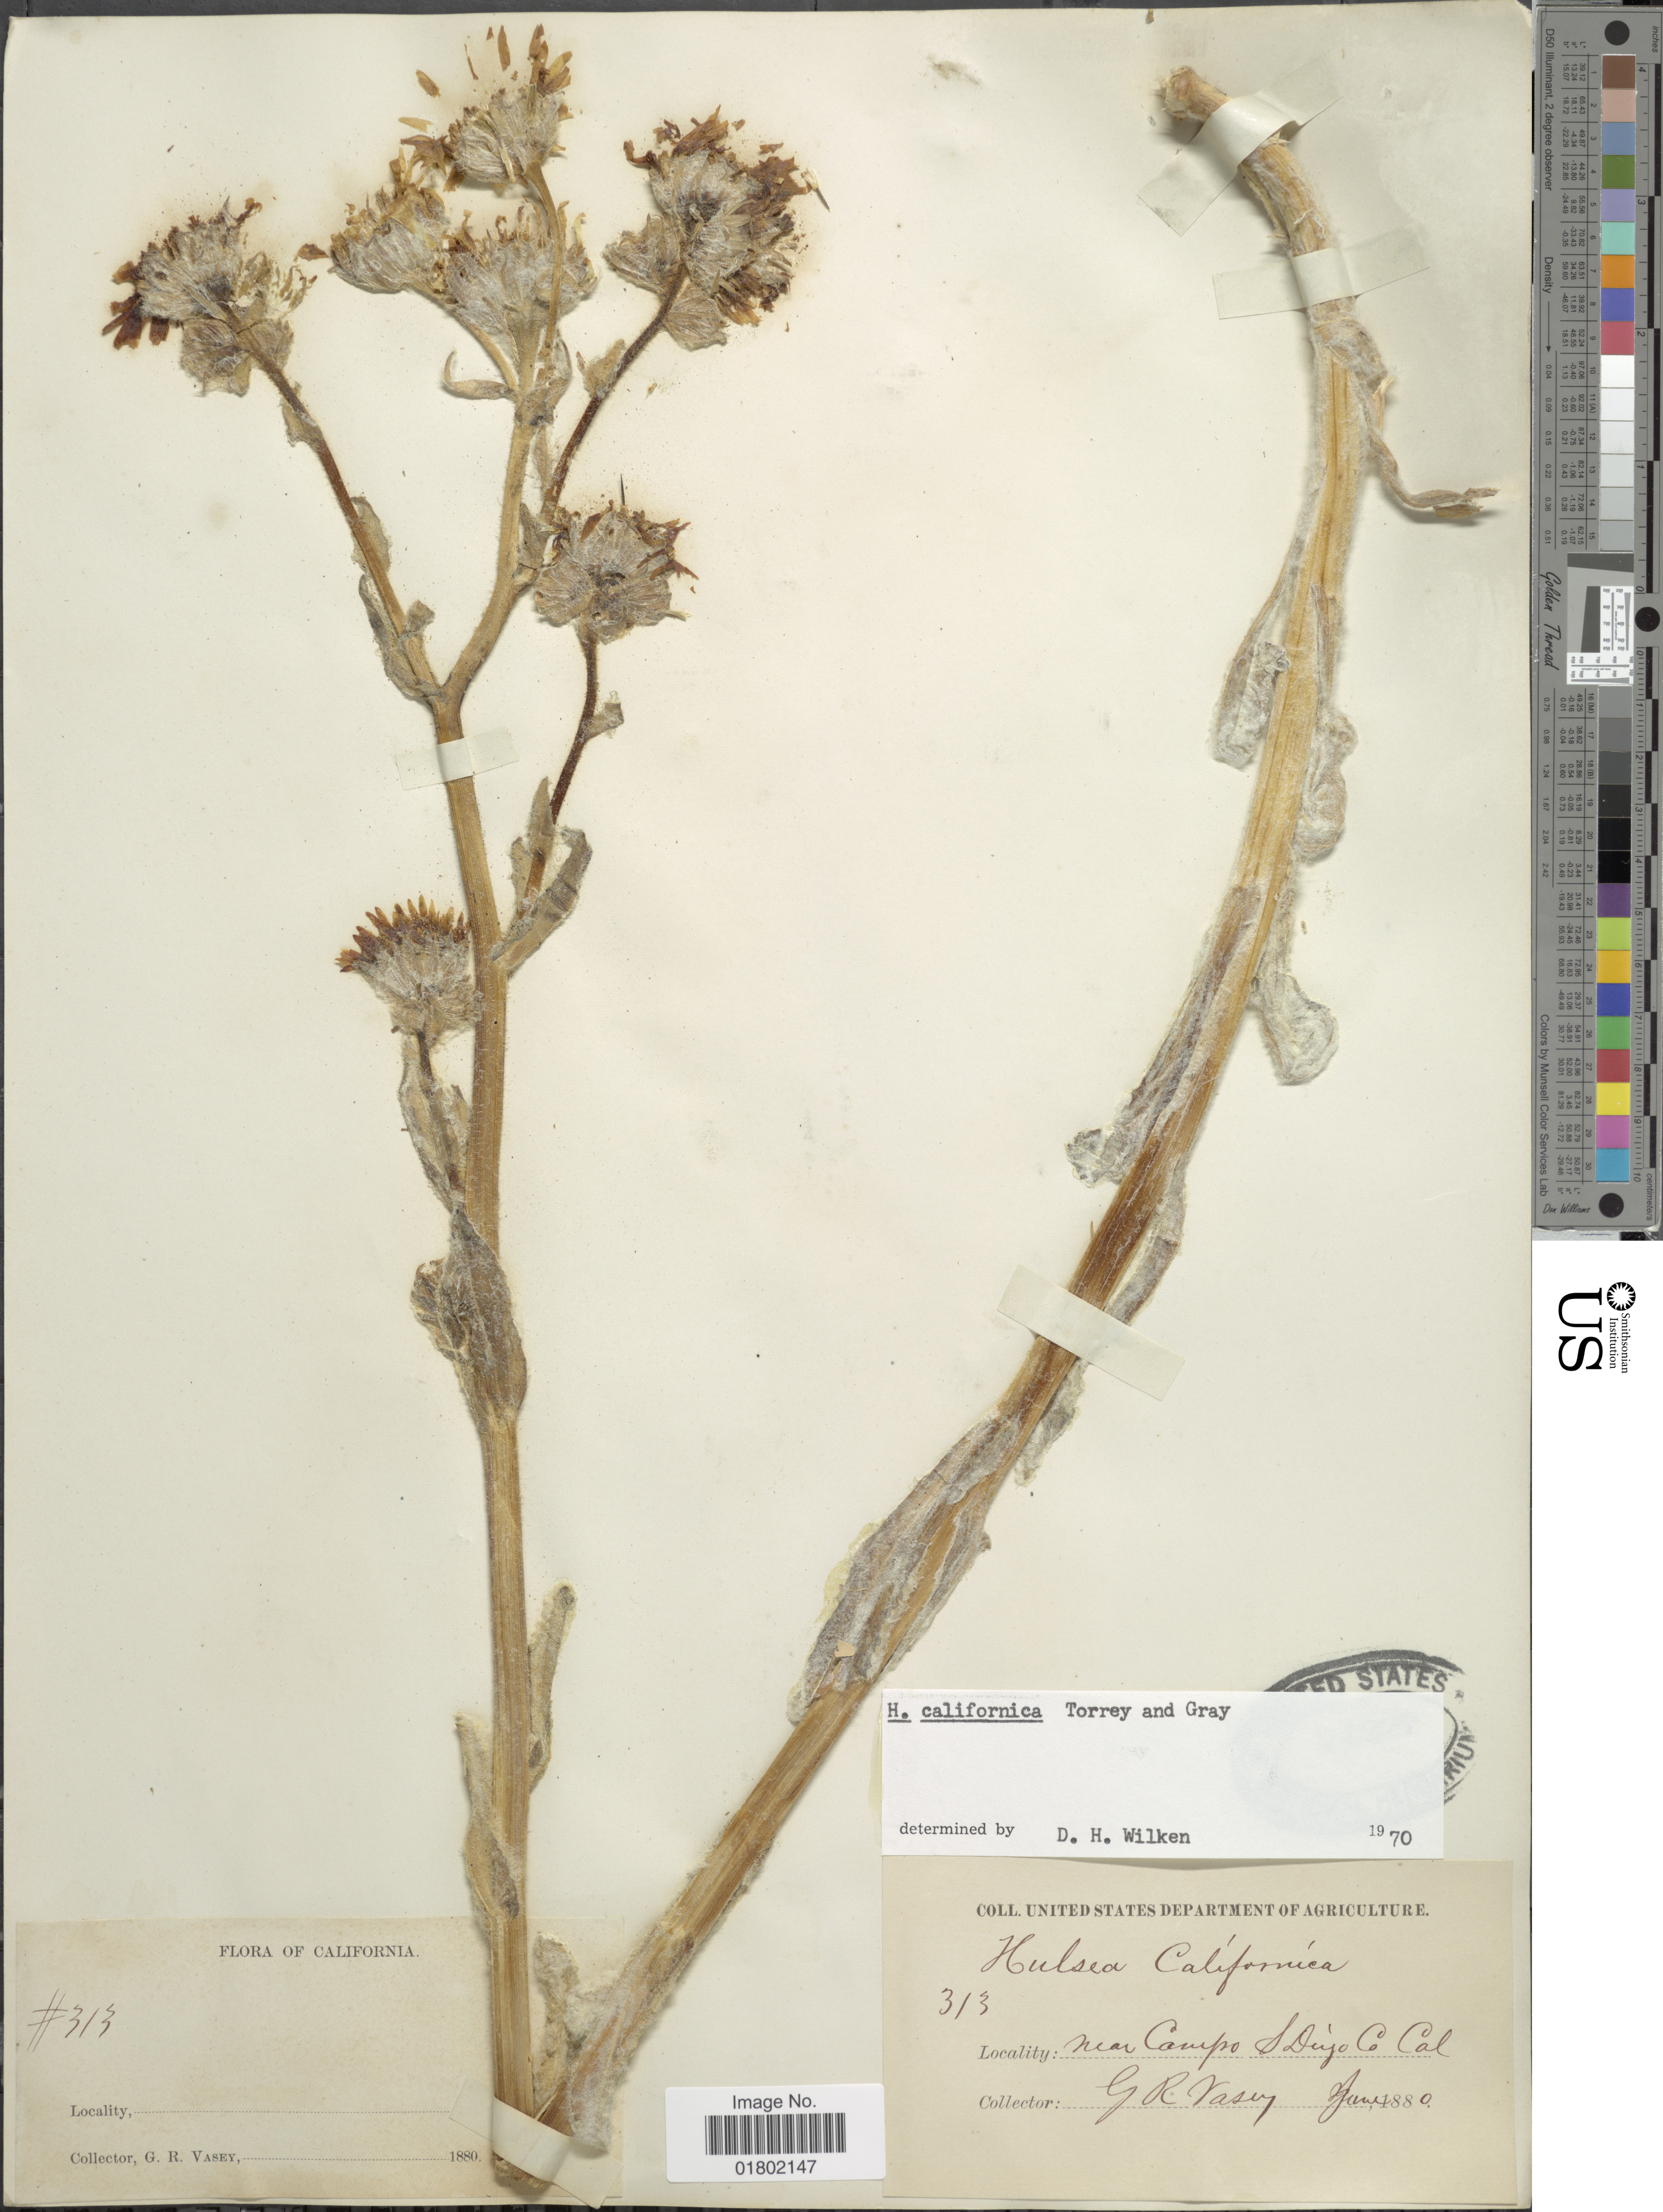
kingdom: Plantae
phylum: Tracheophyta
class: Magnoliopsida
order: Asterales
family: Asteraceae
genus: Hulsea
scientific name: Hulsea californica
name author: Torr. & A. Gray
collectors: G. R. Vasey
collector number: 313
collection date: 1880-01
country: United States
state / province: California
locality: Near Campo S. Diego Co, Cal.